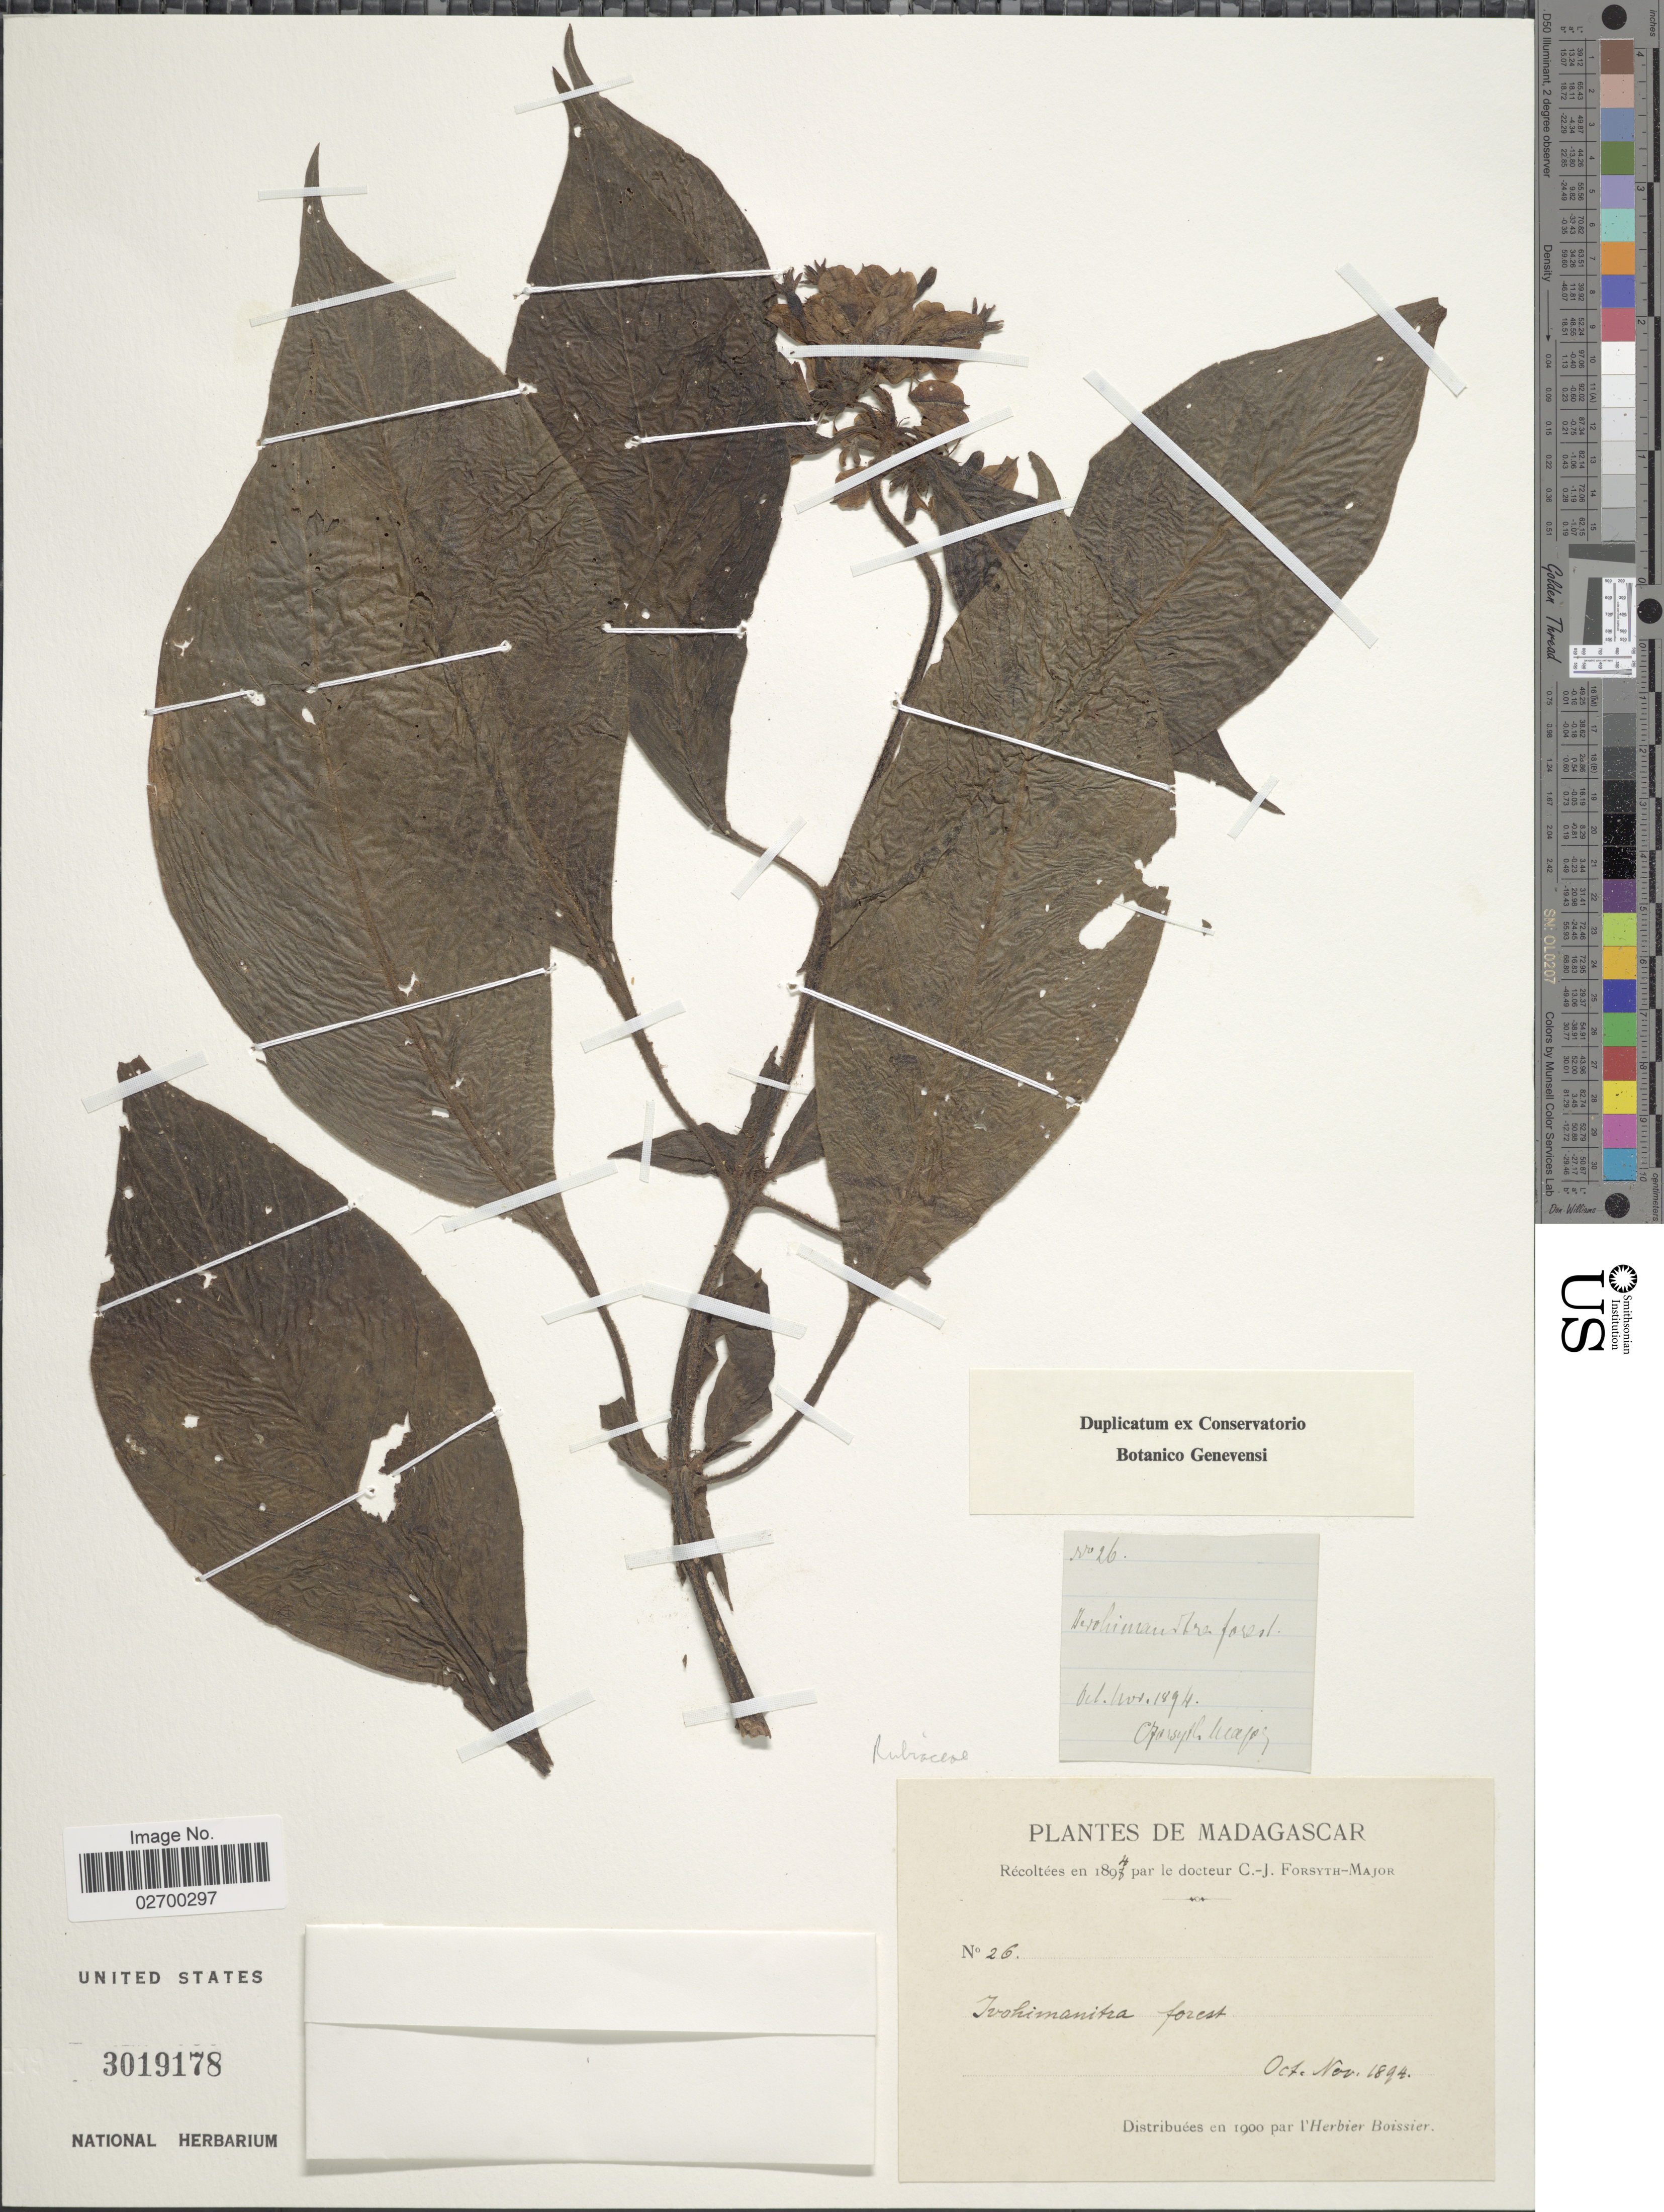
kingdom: Plantae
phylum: Tracheophyta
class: Magnoliopsida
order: Gentianales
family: Rubiaceae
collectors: C. I. Forsyth-Major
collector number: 26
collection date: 1894-10/1894-11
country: Madagascar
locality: Ivohimanitra forest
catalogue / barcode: US 3019178